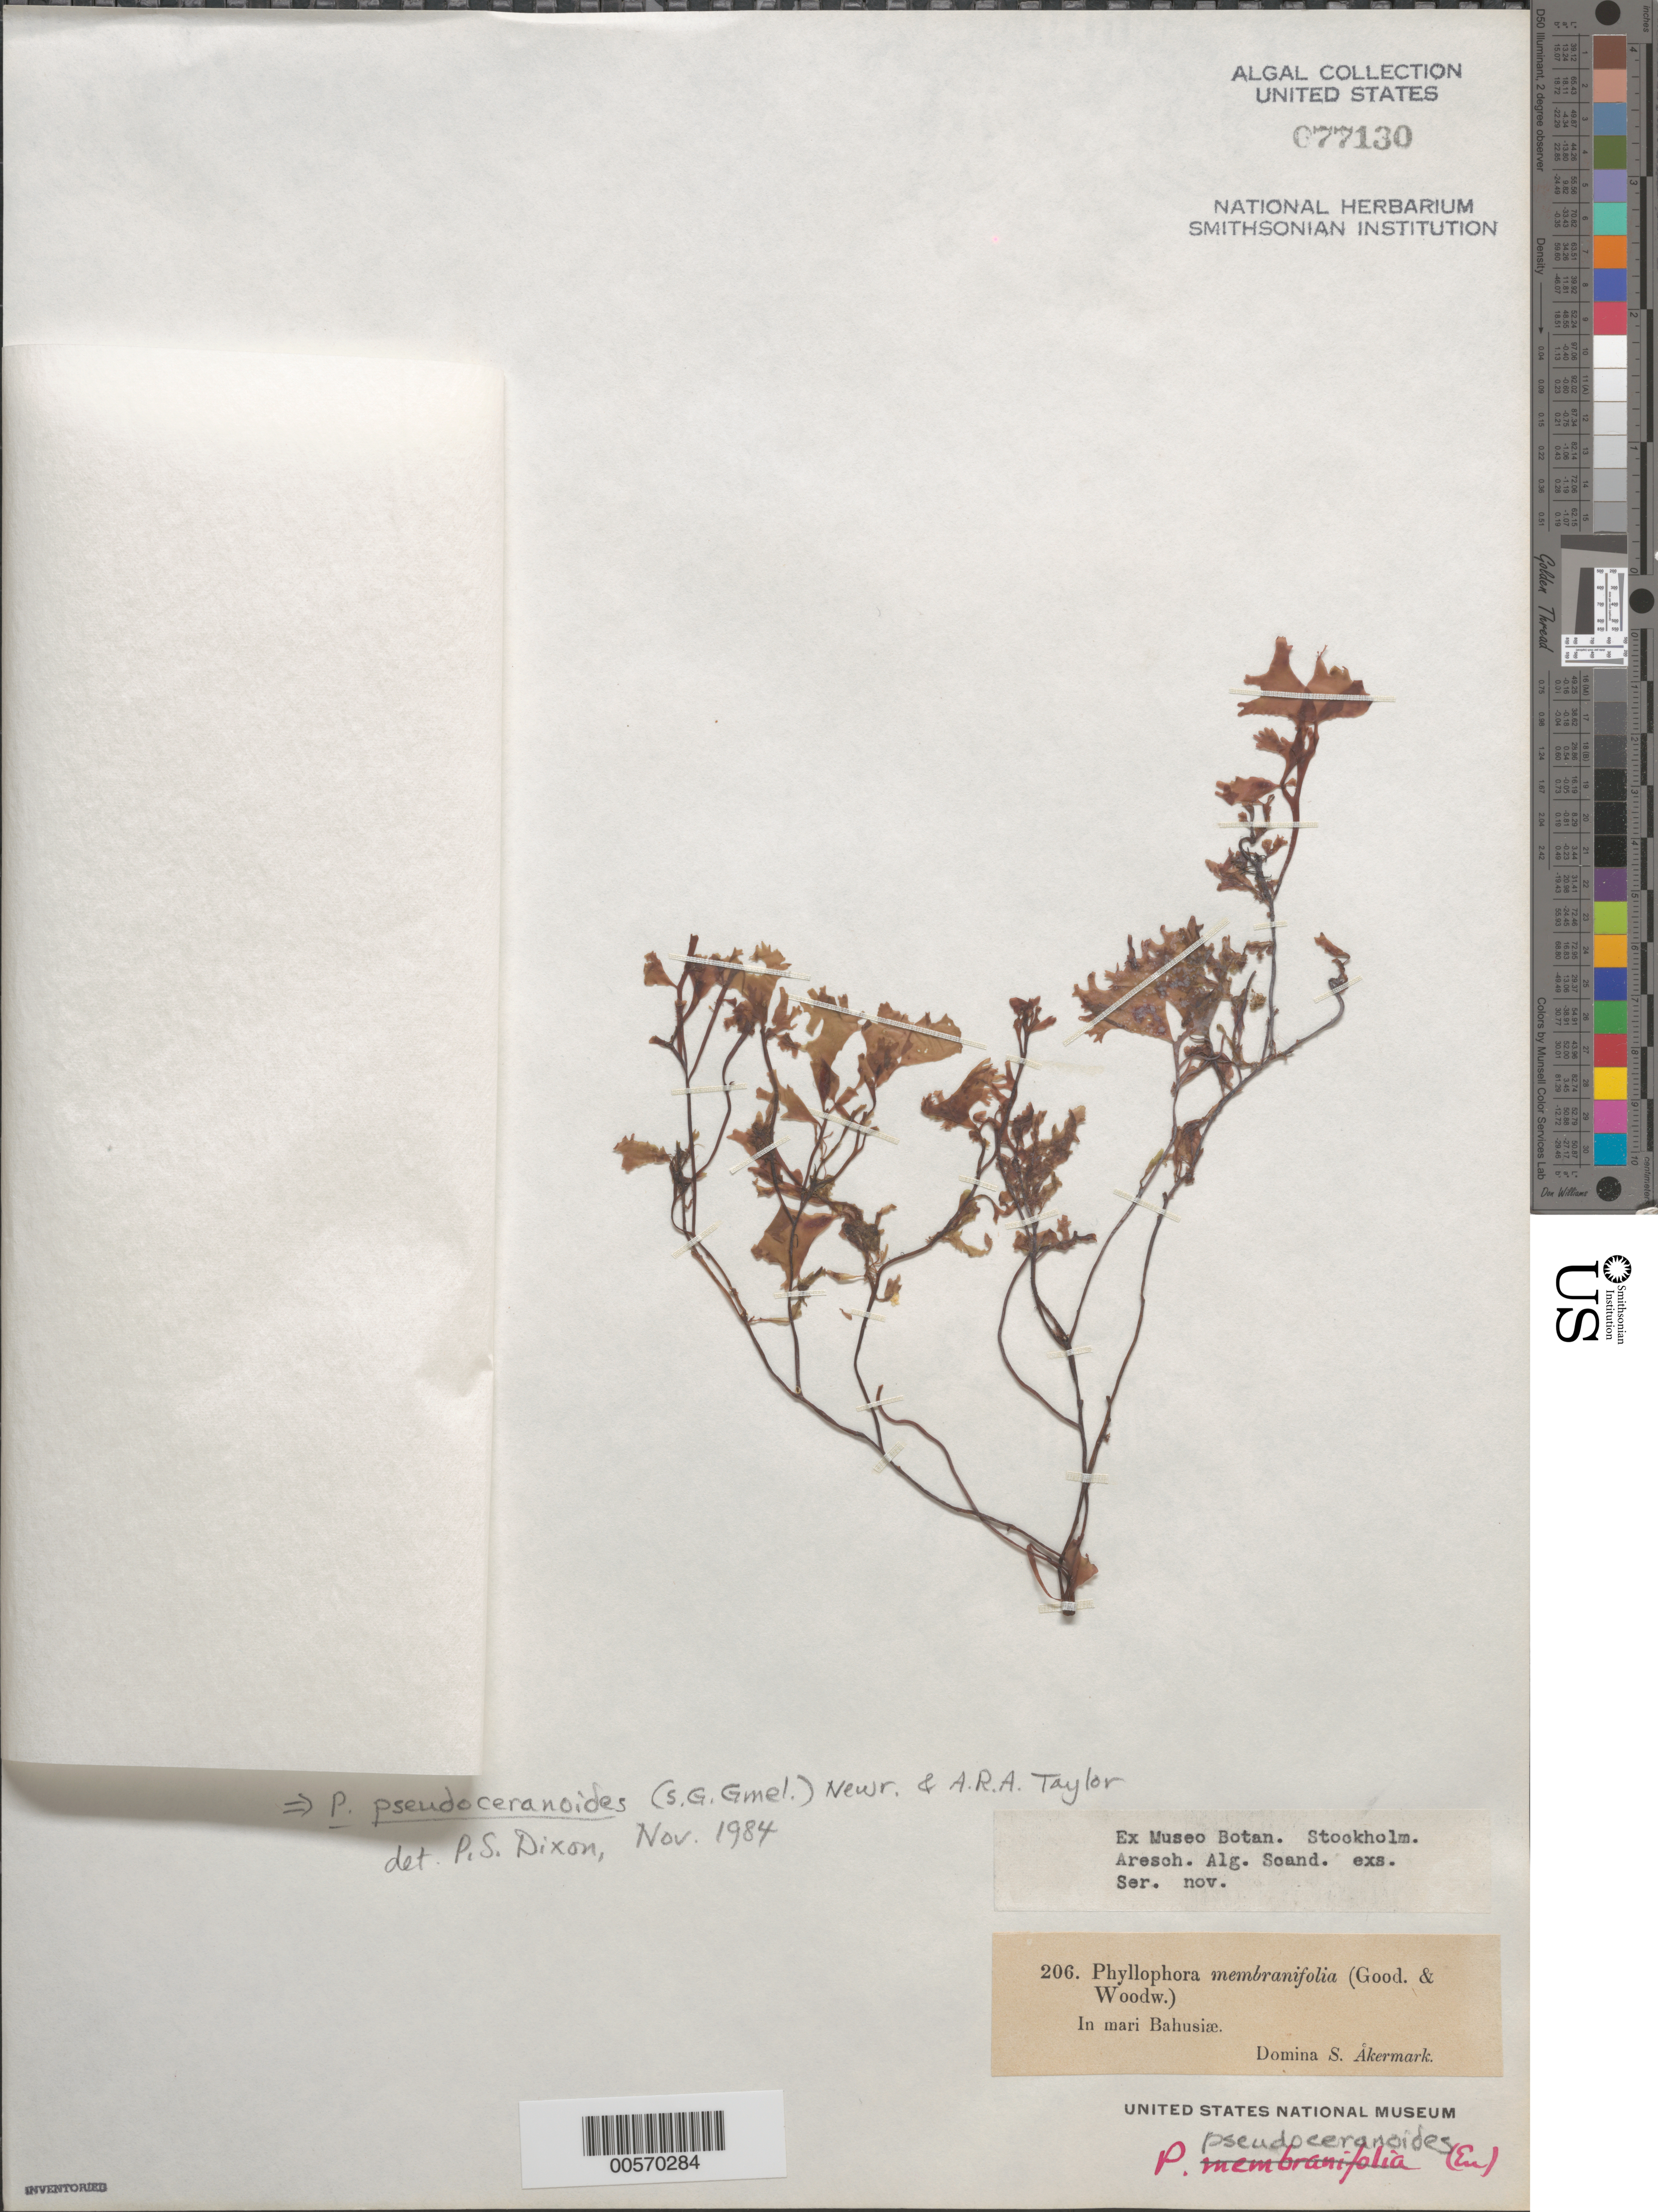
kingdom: Plantae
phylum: Rhodophyta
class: Florideophyceae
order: Gigartinales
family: Phyllophoraceae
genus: Phyllophora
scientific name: Phyllophora pseudoceranoides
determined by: Dixon, P. S.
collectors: S. Akermark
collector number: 206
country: Sweden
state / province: Västra Götaland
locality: Bohus bay (mari bahusiae)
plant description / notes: Areschoug, Algae Scandinavicae Exsiccatae, ser. nov., as Phyllophora membranifolia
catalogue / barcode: US 77130